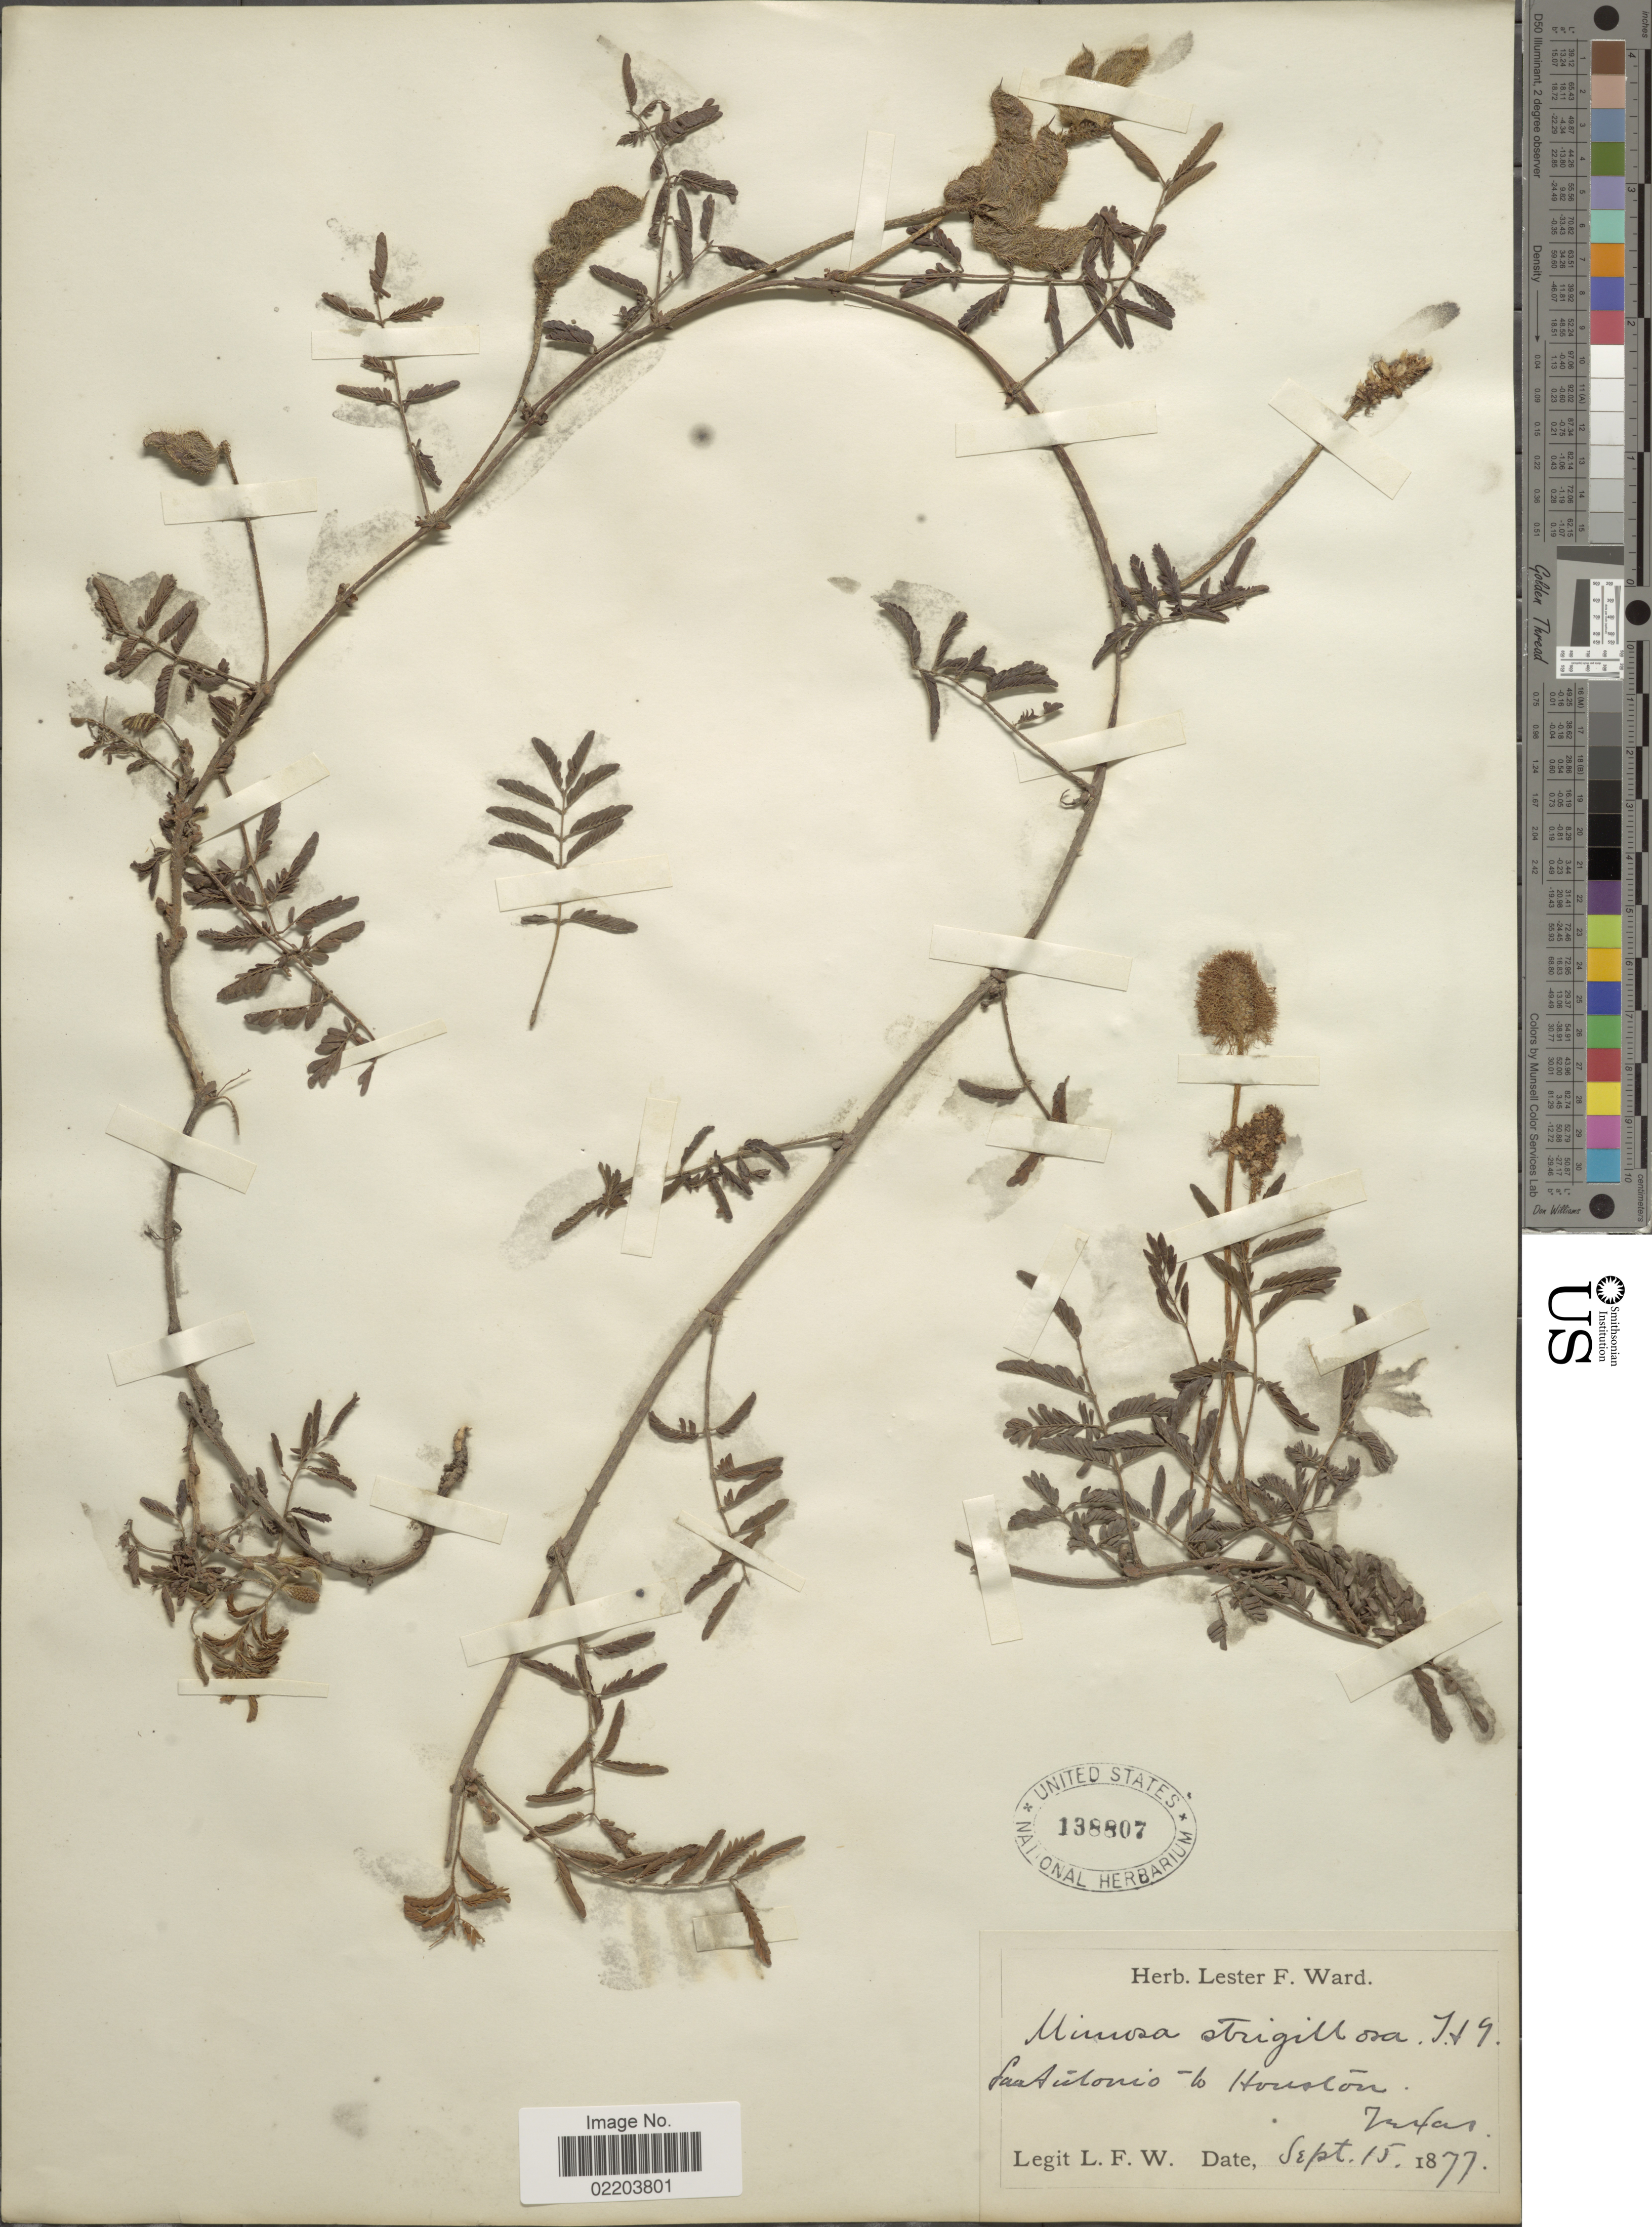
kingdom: Plantae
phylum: Tracheophyta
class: Magnoliopsida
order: Fabales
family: Fabaceae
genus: Mimosa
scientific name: Mimosa strigillosa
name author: Torr. & A. Gray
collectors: L. F. Ward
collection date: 1877-09-15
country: United States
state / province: Texas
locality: San Antonio to Houston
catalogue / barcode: US 138807